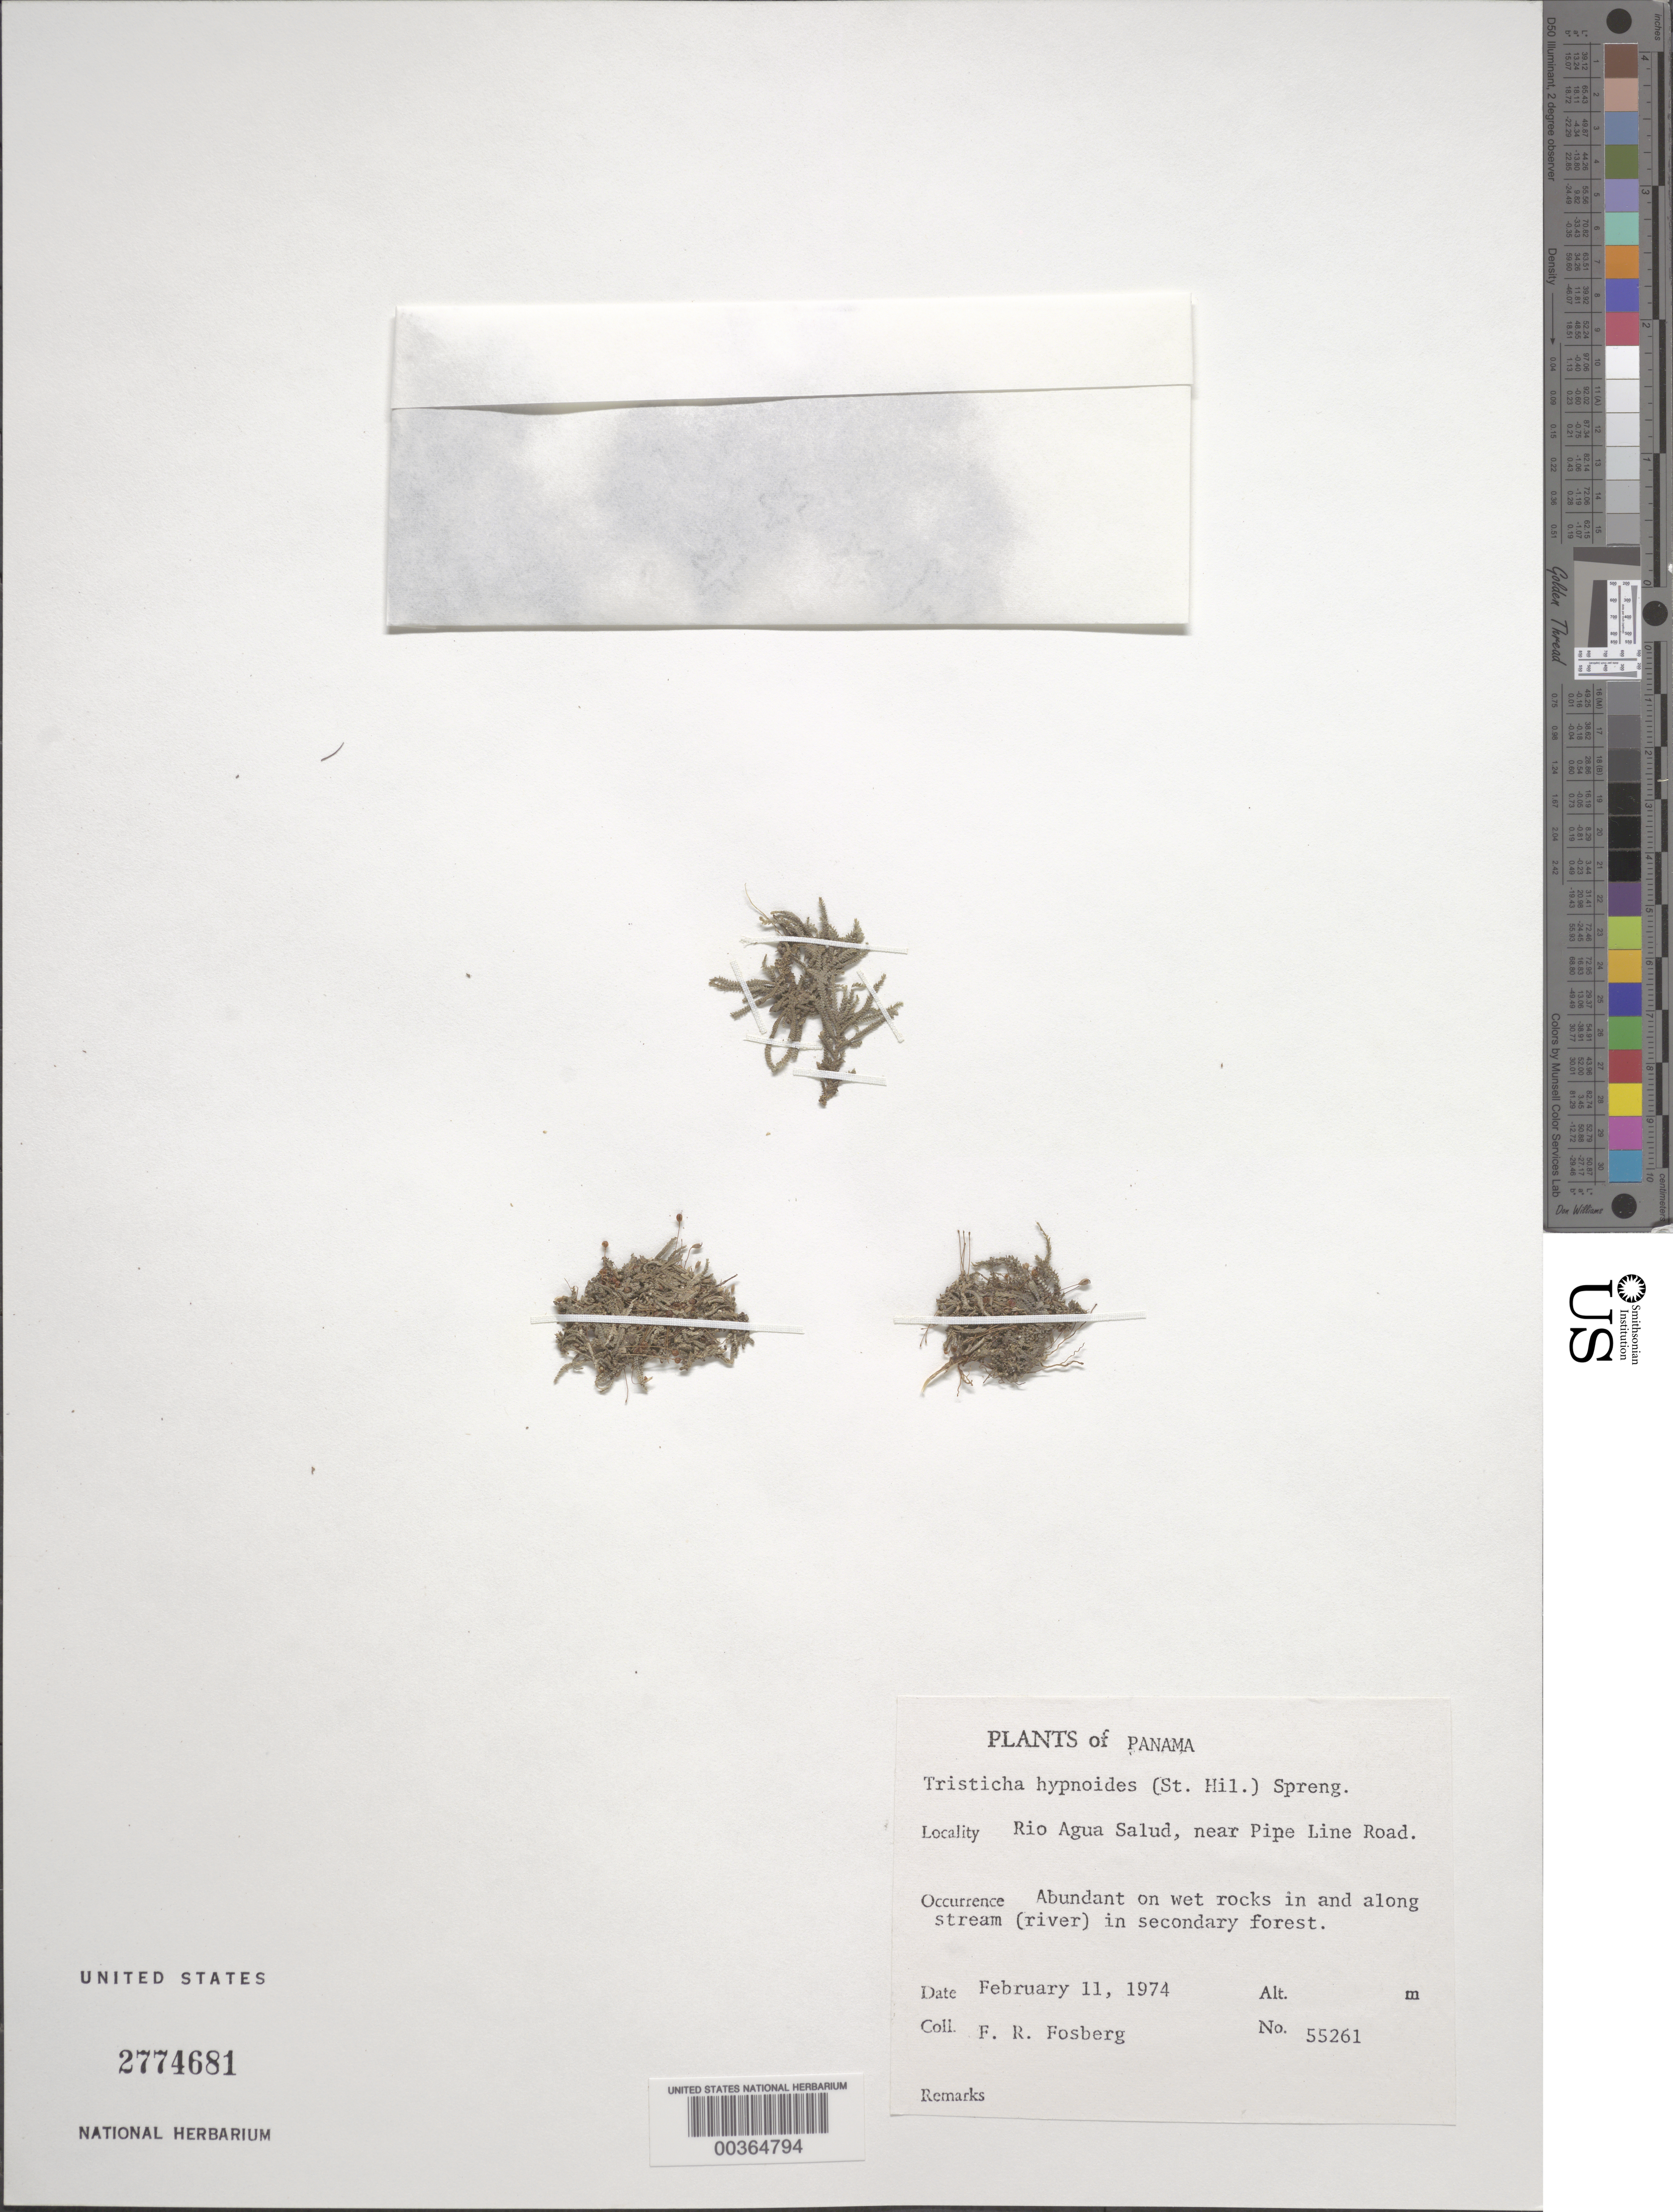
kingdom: Plantae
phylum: Tracheophyta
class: Magnoliopsida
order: Malpighiales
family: Podostemaceae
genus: Tristicha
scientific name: Tristicha trifaria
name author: (Willd.) Spreng.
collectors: F. R. Fosberg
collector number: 55261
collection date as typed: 11 Feb 1974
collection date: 1974-02-11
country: Panama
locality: Rio Agua Salud, near Pipeline Road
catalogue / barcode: US 2774681